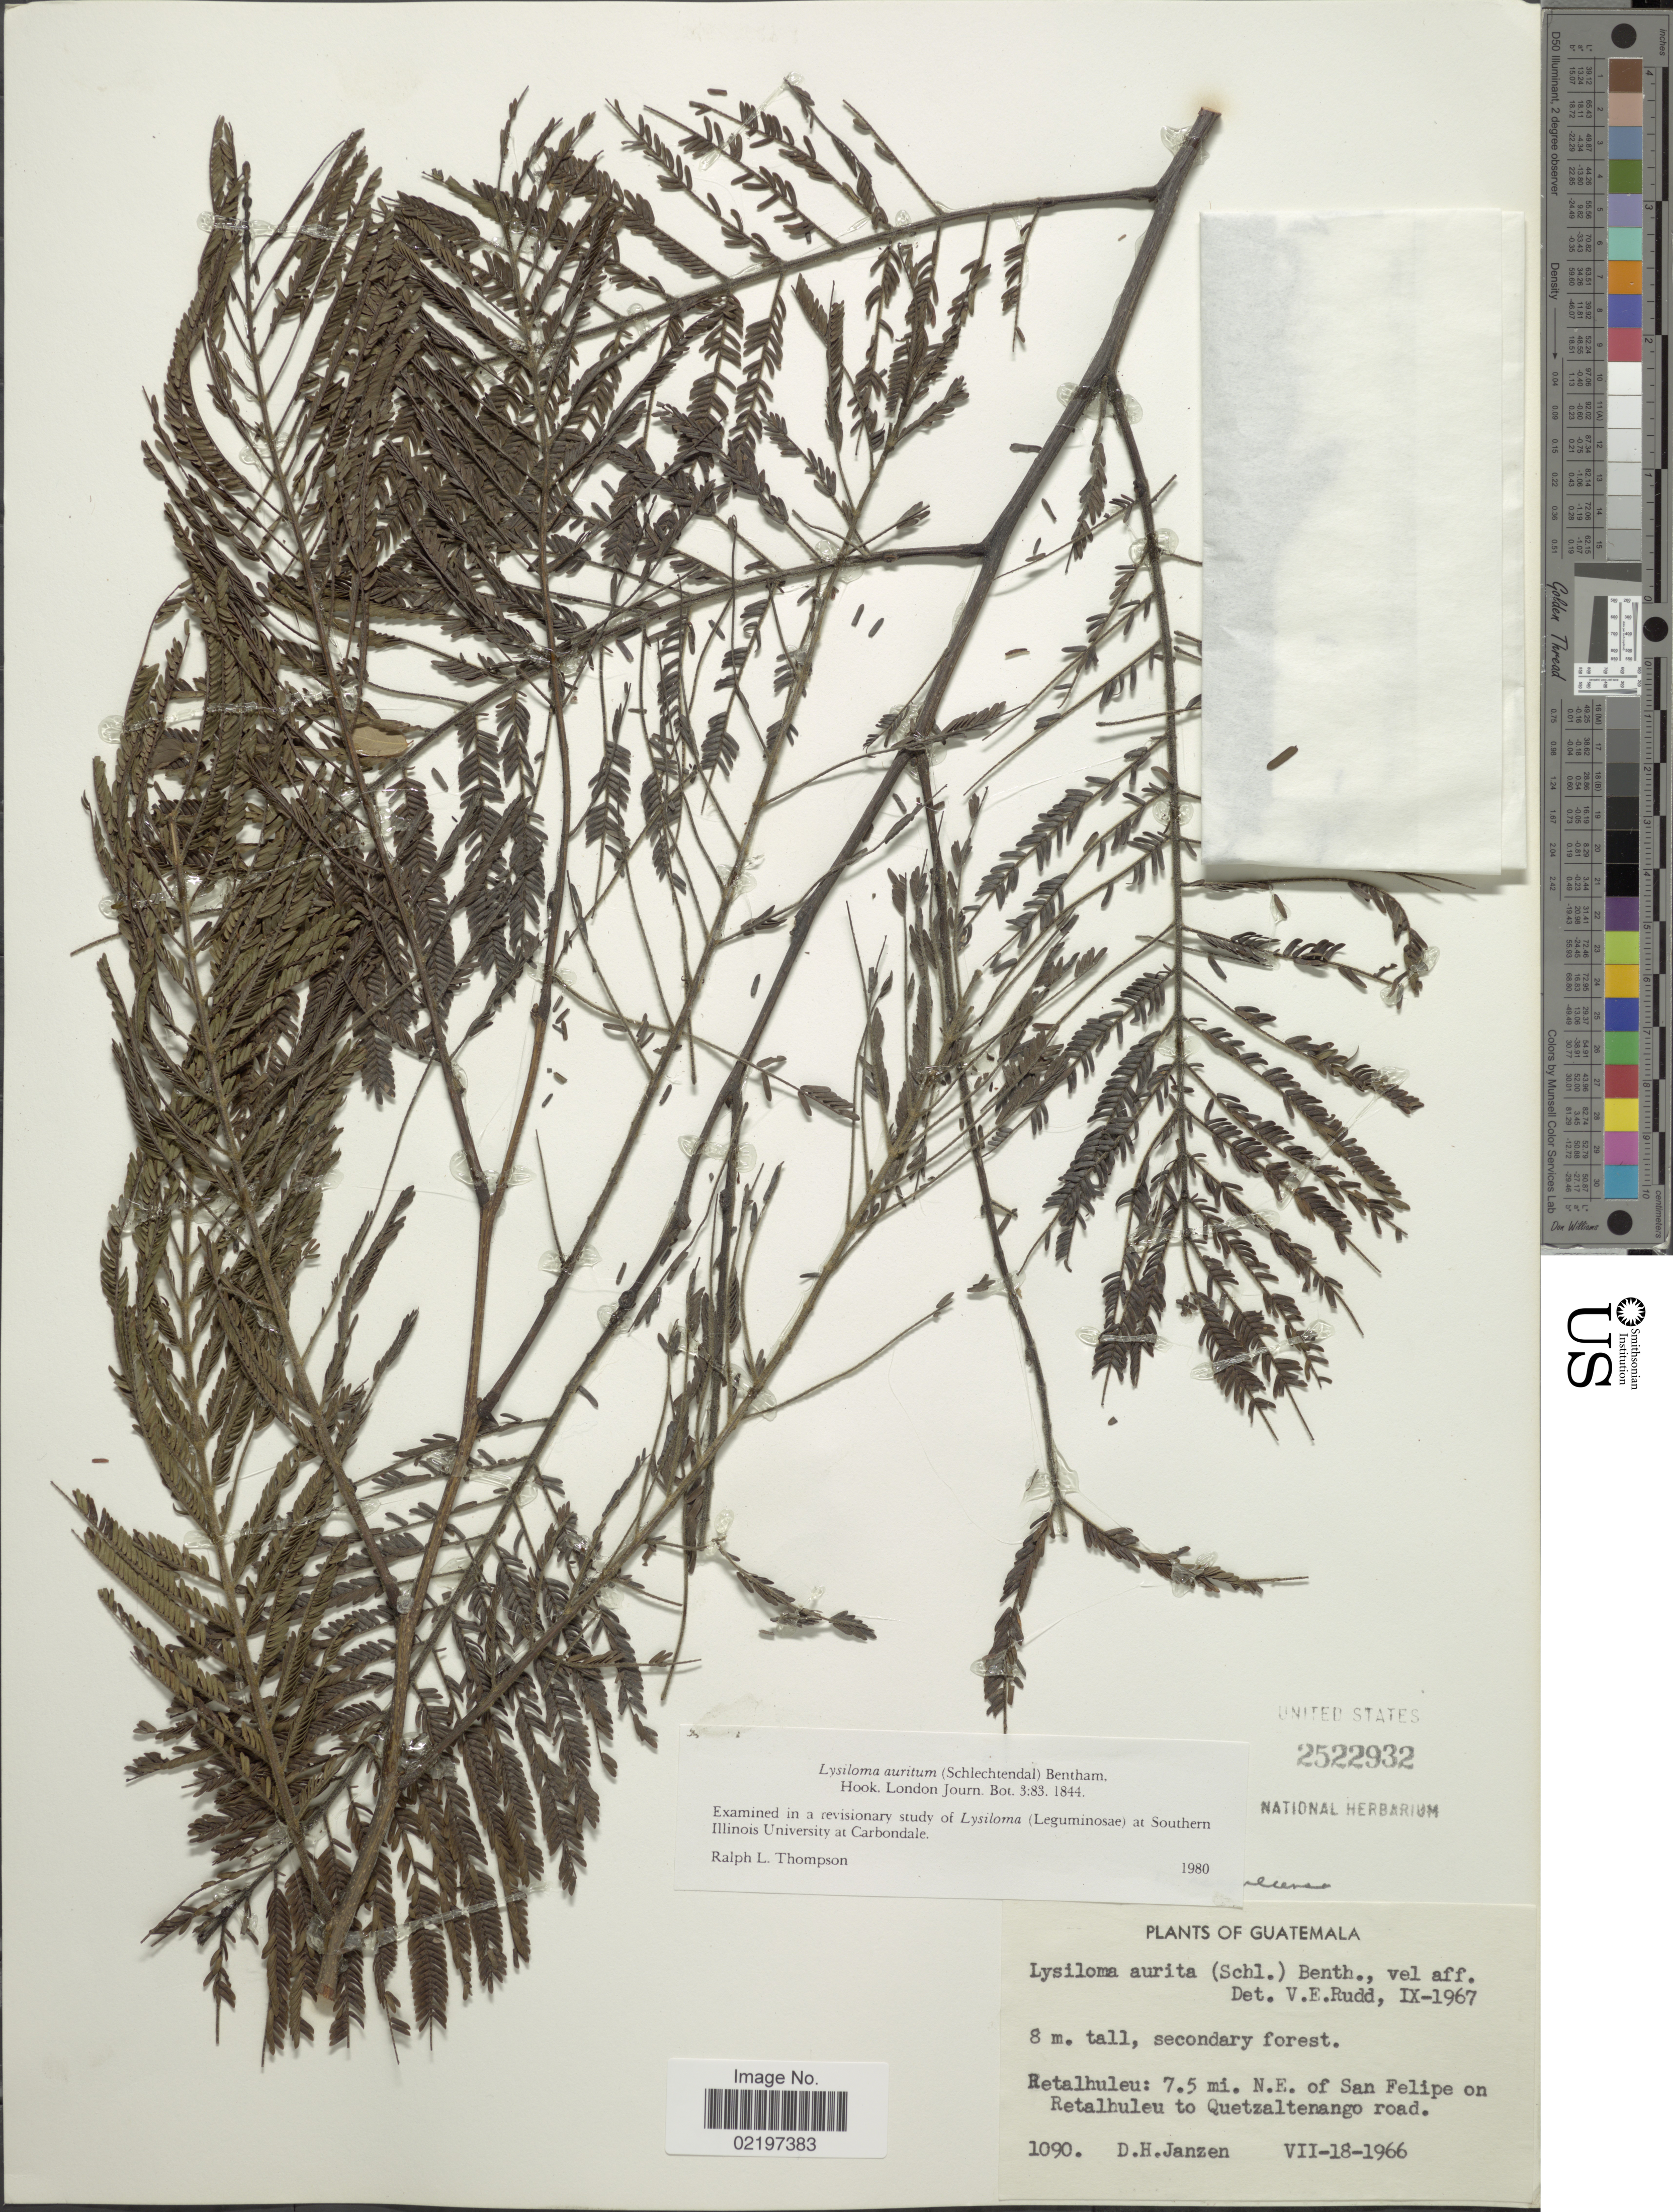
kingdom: Plantae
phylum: Tracheophyta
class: Magnoliopsida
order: Fabales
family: Fabaceae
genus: Lysiloma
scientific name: Lysiloma auritum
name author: (Schltdl.) Benth.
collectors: D. Janzen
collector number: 1090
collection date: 1966-07-18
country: Guatemala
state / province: Retalhuleu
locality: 7.5 mi. N.E. of San Felipe on Retalhuleu to Quetzaltenango road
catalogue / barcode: US 2522932